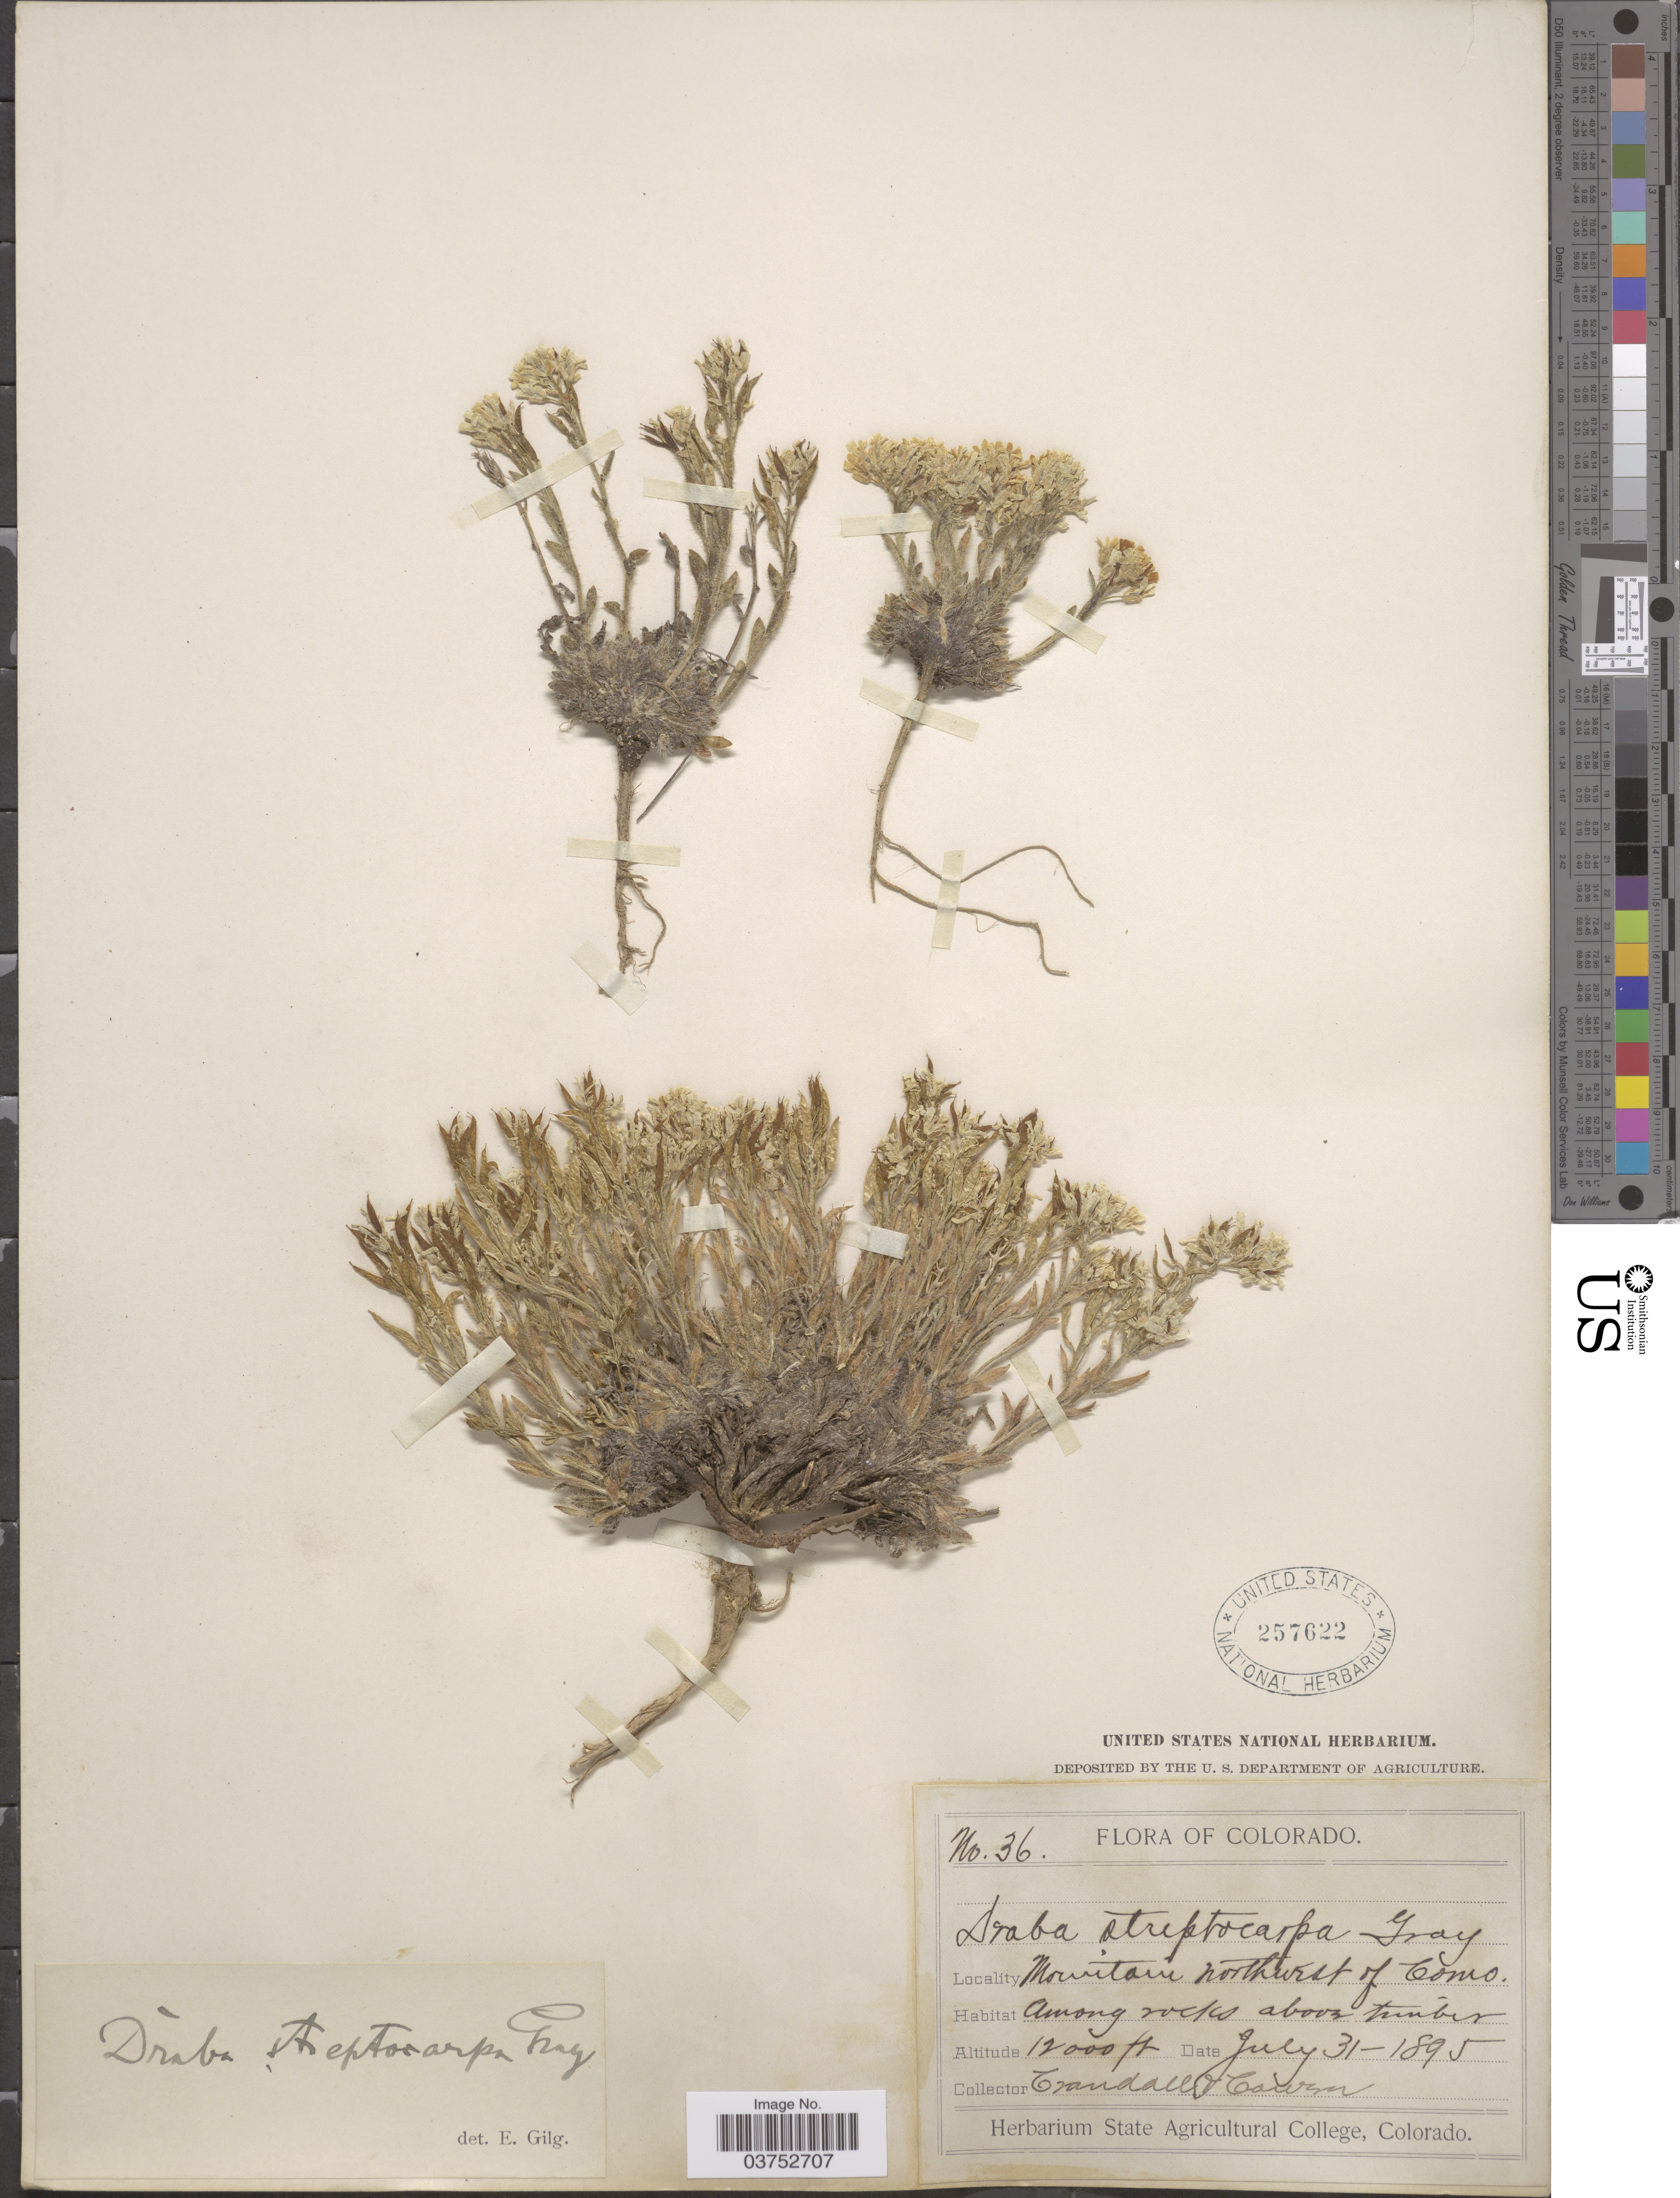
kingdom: Plantae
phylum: Tracheophyta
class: Magnoliopsida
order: Brassicales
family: Brassicaceae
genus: Draba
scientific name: Draba streptocarpa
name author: A. Gray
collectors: -. Crandall & -. Cowen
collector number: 36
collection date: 1895-07-31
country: United States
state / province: Colorado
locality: Mountain northwest of Como.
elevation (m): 3658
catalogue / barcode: US 257622